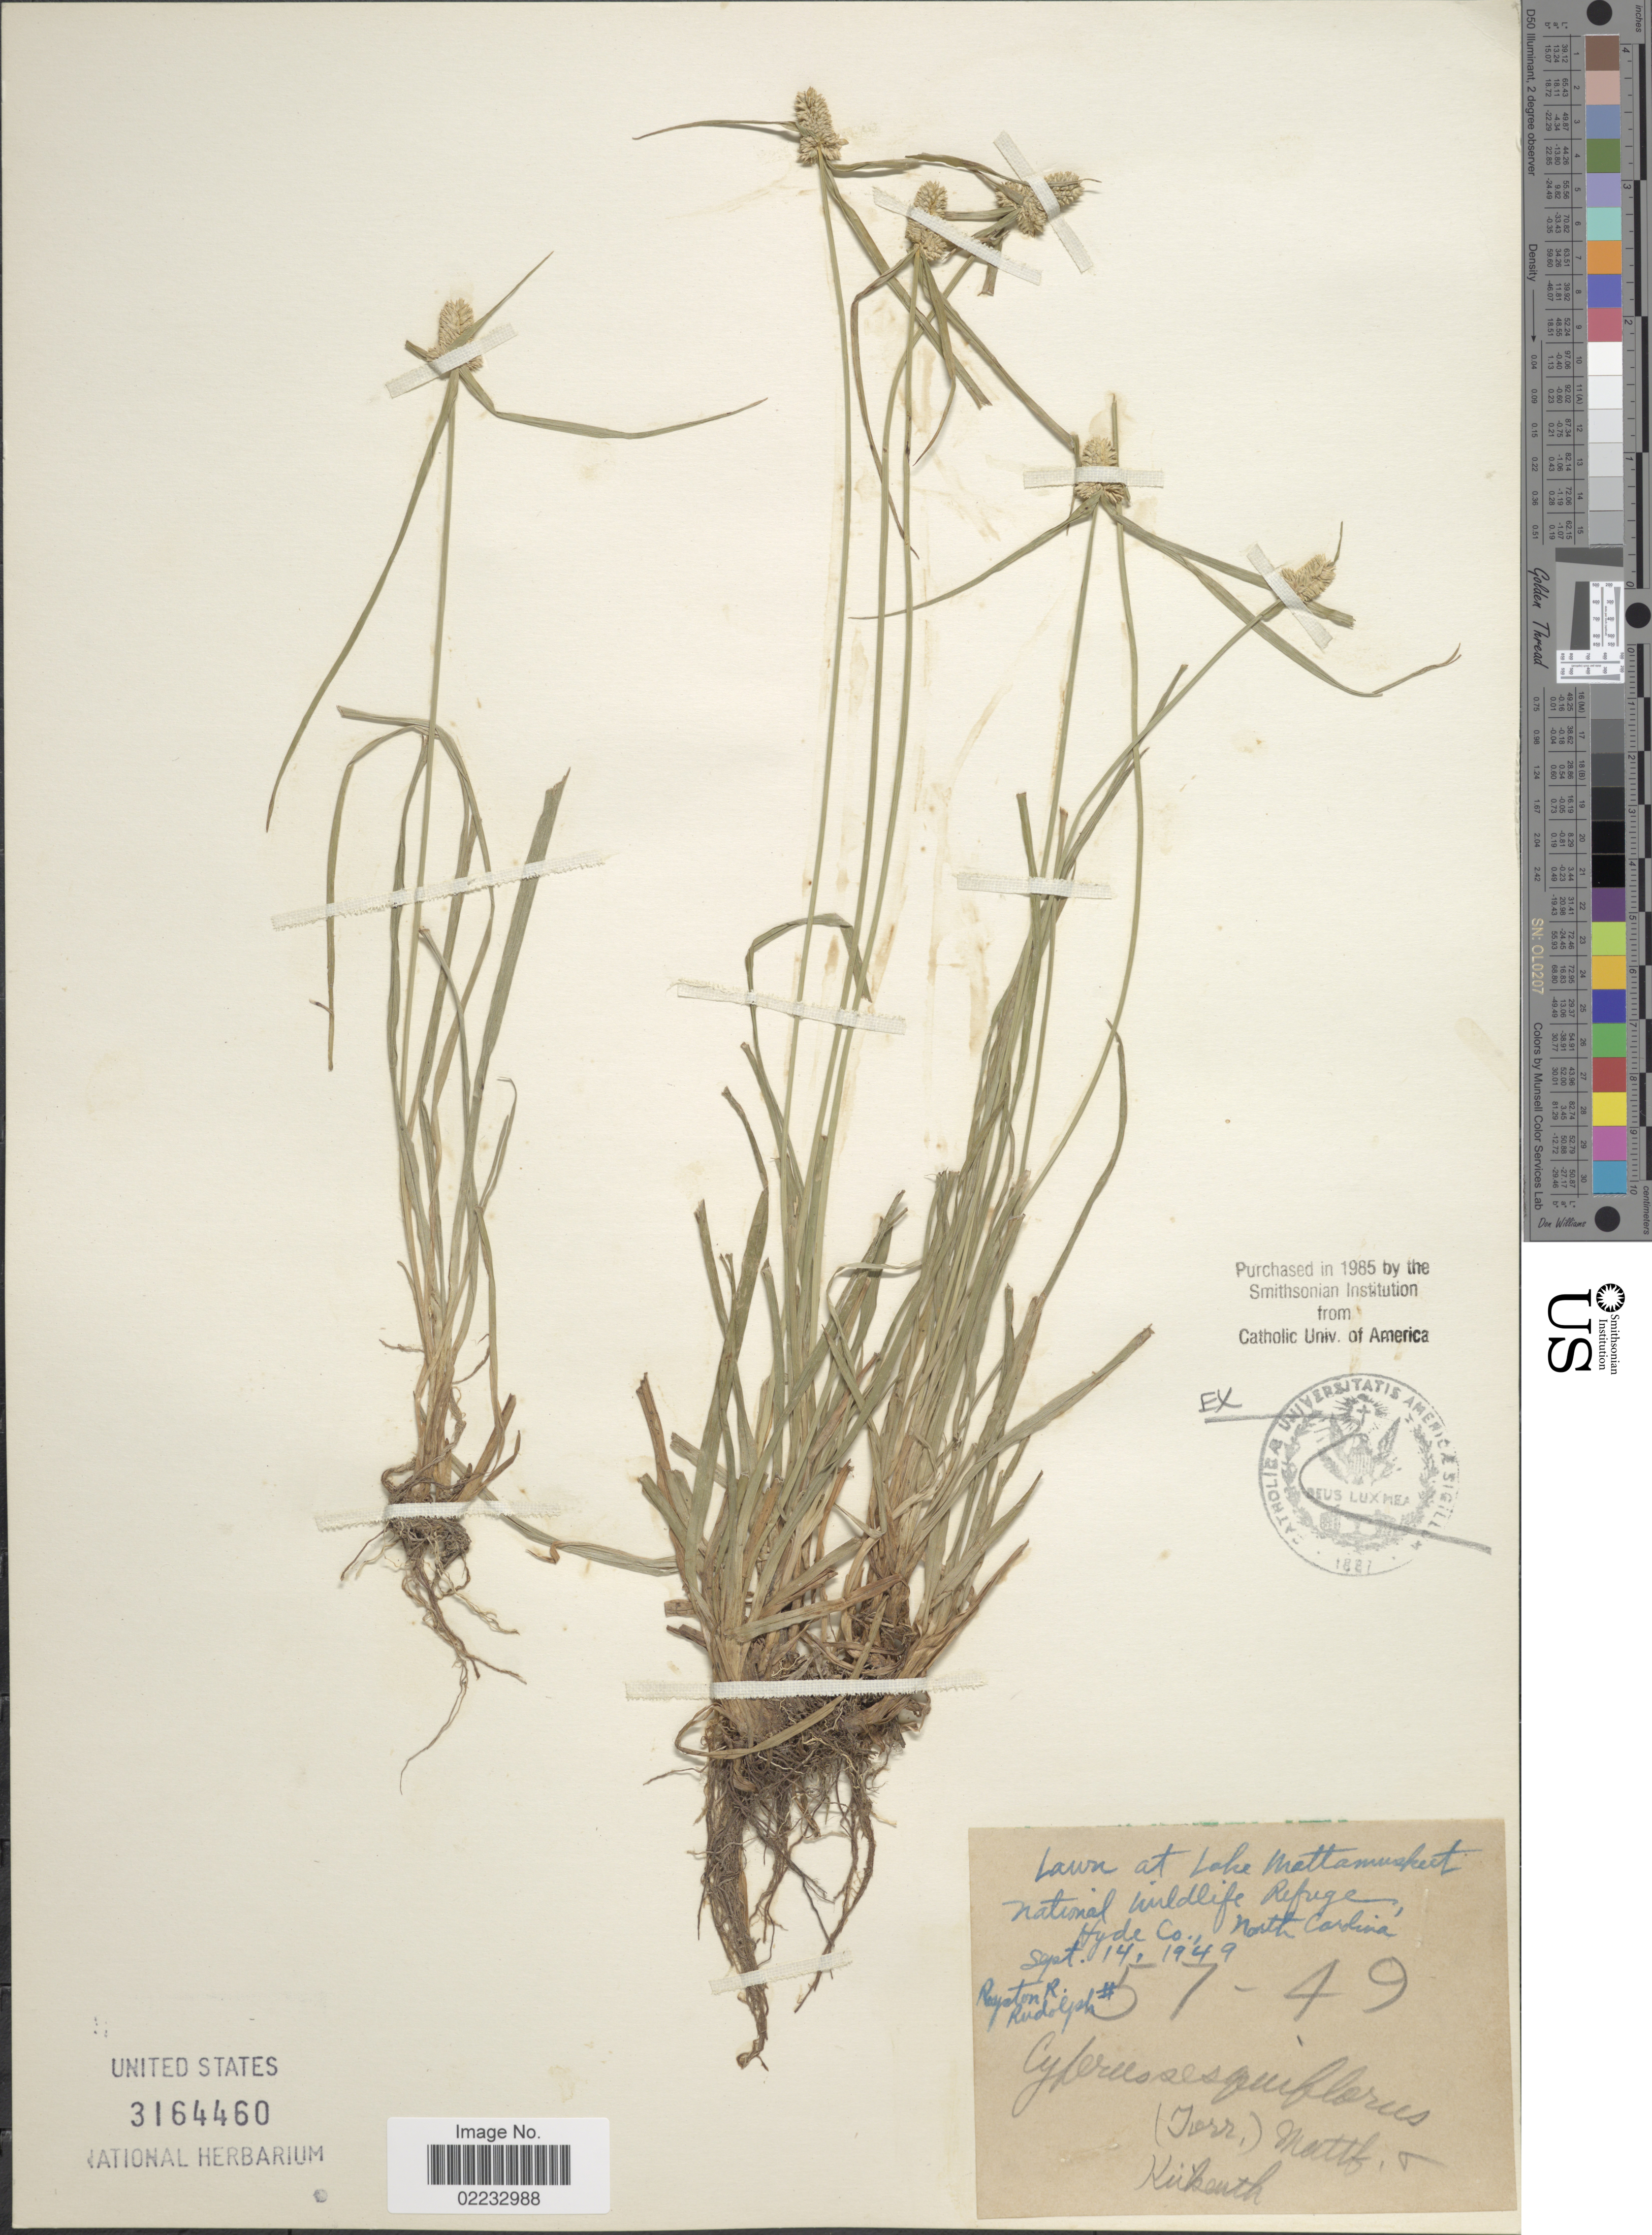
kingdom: Plantae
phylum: Tracheophyta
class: Liliopsida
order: Poales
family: Cyperaceae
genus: Cyperus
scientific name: Cyperus sesquiflorus subsp. sesquiflorus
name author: (Torr.) Mattf. & Kük.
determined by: Strong, M. T., (US), Smithsonian Institution - National Museum of Natural History (UNITED STATES)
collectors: R. Rudolph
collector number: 57-49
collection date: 1949-09-14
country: United States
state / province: North Carolina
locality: Lawn at Lake Mattamuskeet National Wilflide Refuge, Hyde Co.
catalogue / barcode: US 3164460